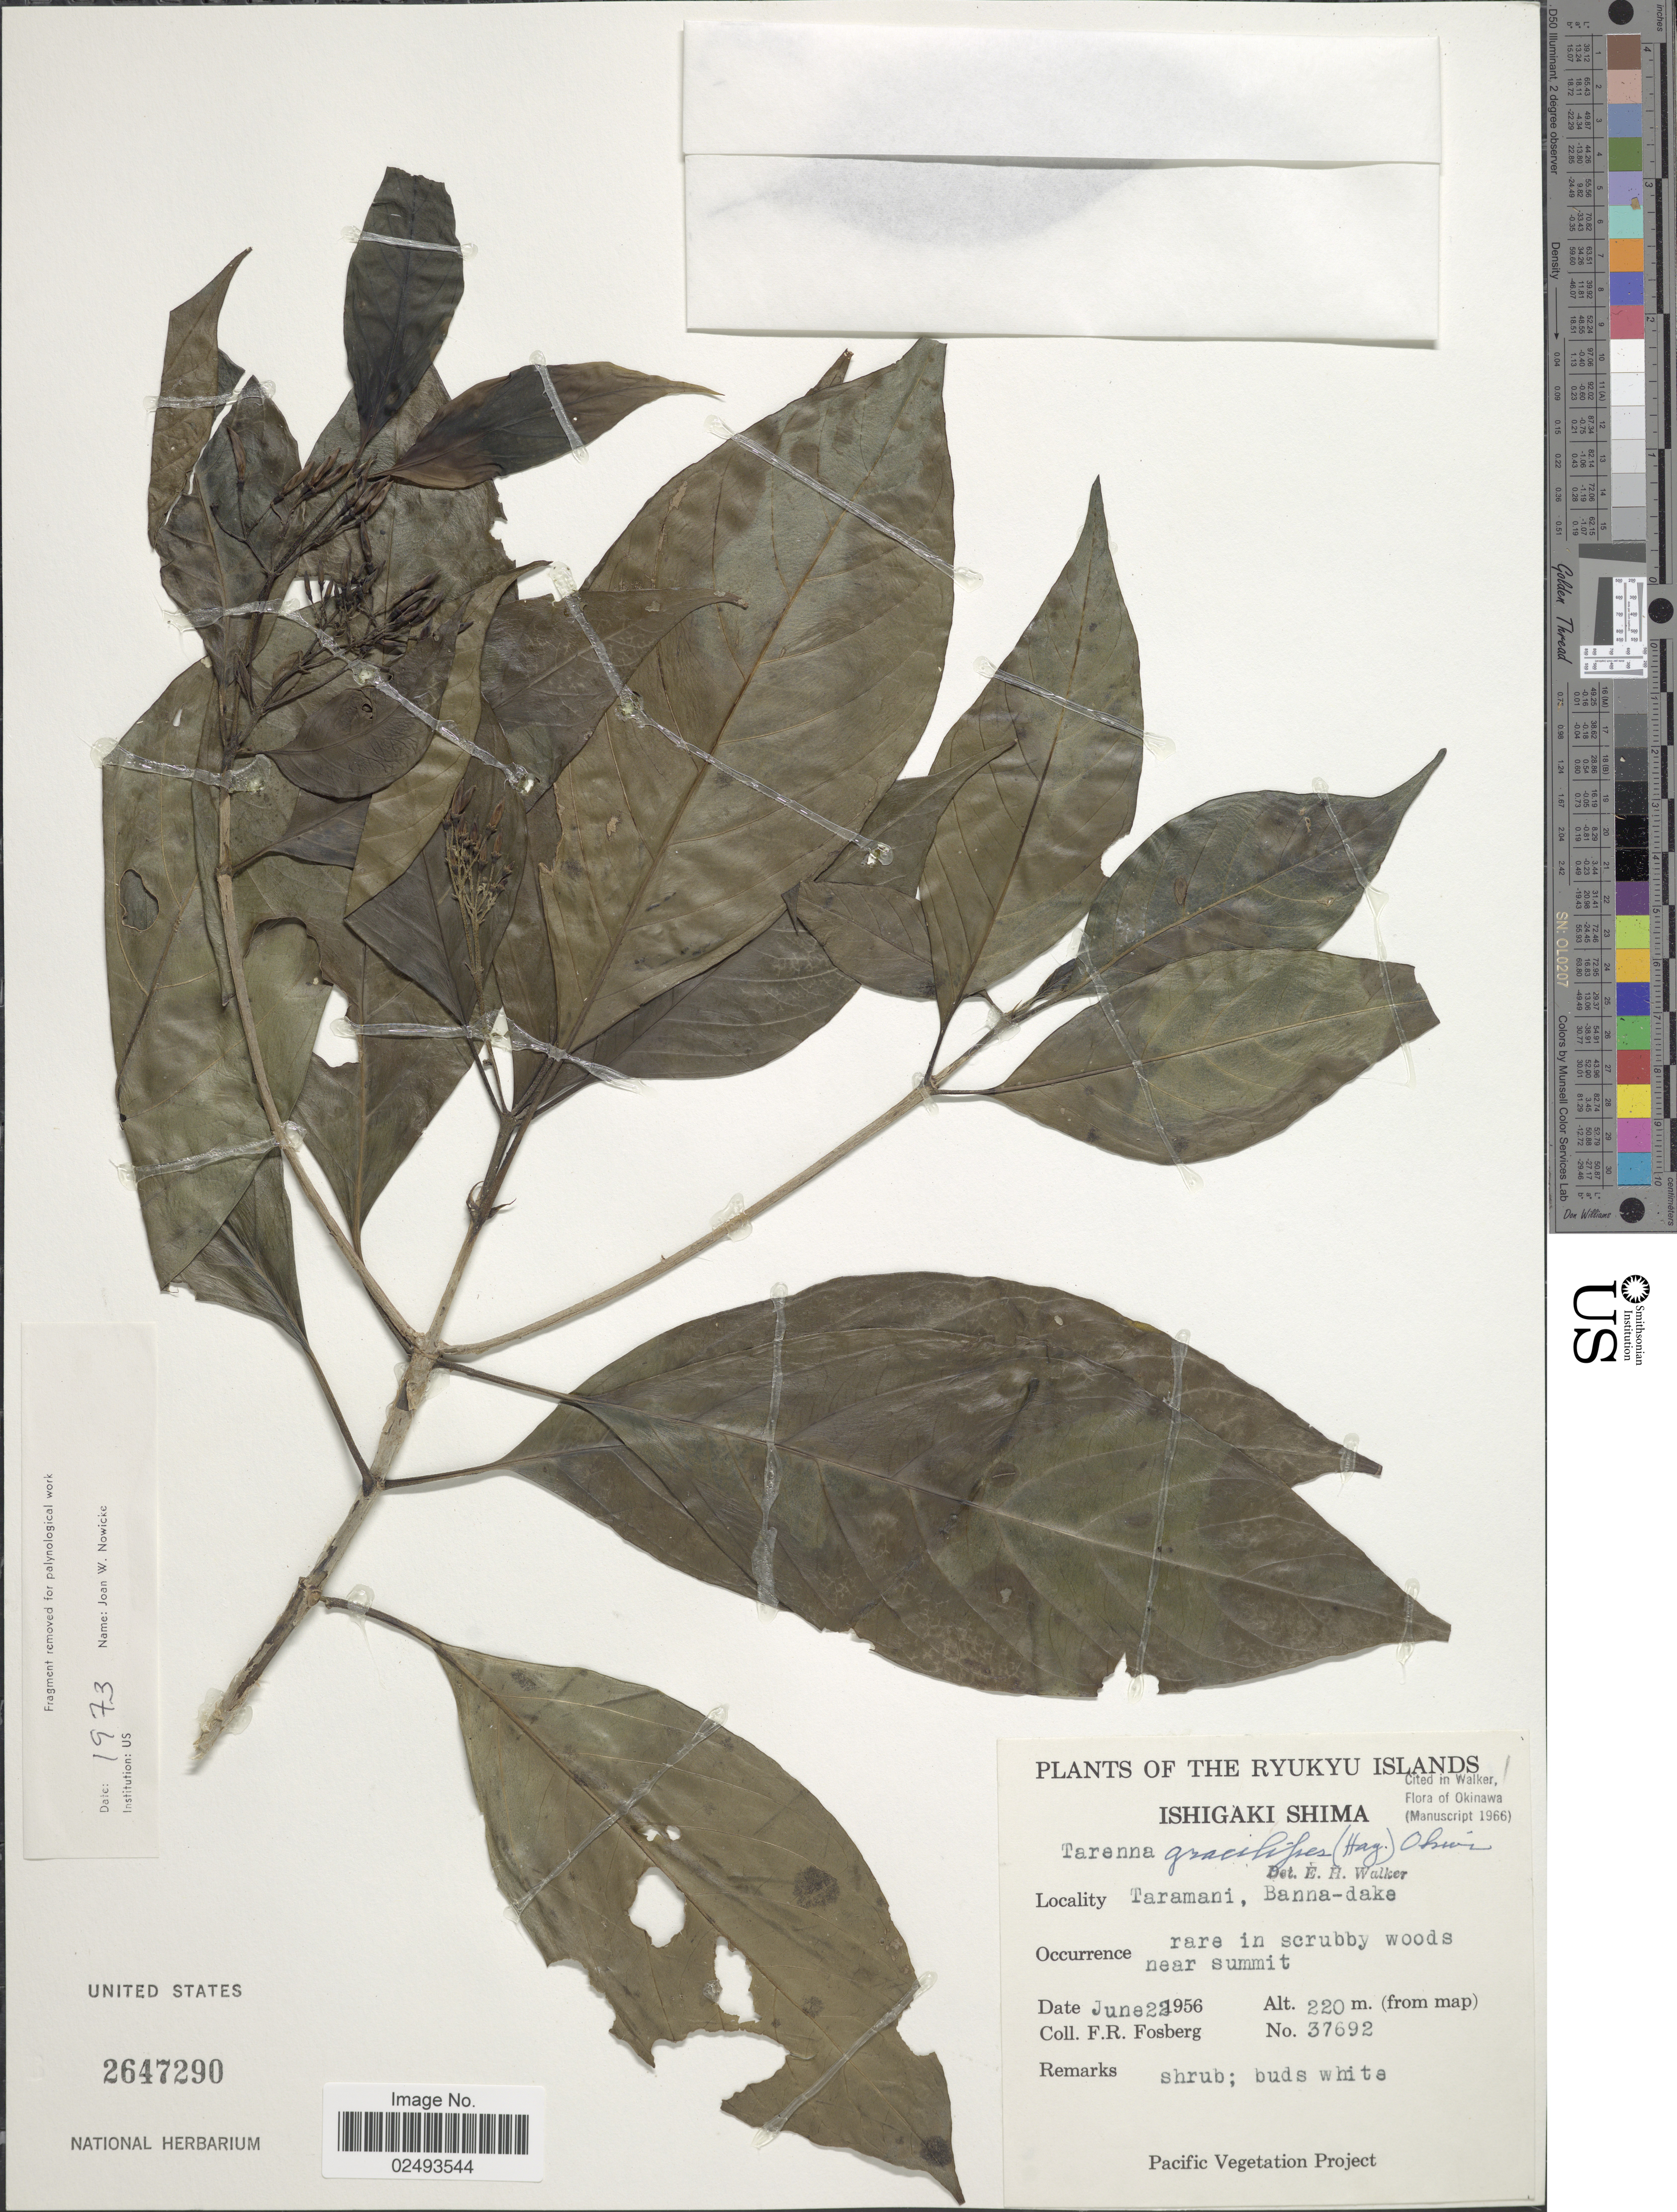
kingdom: Plantae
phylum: Tracheophyta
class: Magnoliopsida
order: Gentianales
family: Rubiaceae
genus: Tarenna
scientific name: Tarenna gracilipes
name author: (Hayata) Ohwi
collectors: F. R. Fosberg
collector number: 37692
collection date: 1956-06-22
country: Japan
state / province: Okinawa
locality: Ryukyu Islands, Ishigaki Shima, Taramani, Banna-dake, near summit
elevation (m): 220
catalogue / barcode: US 2647290